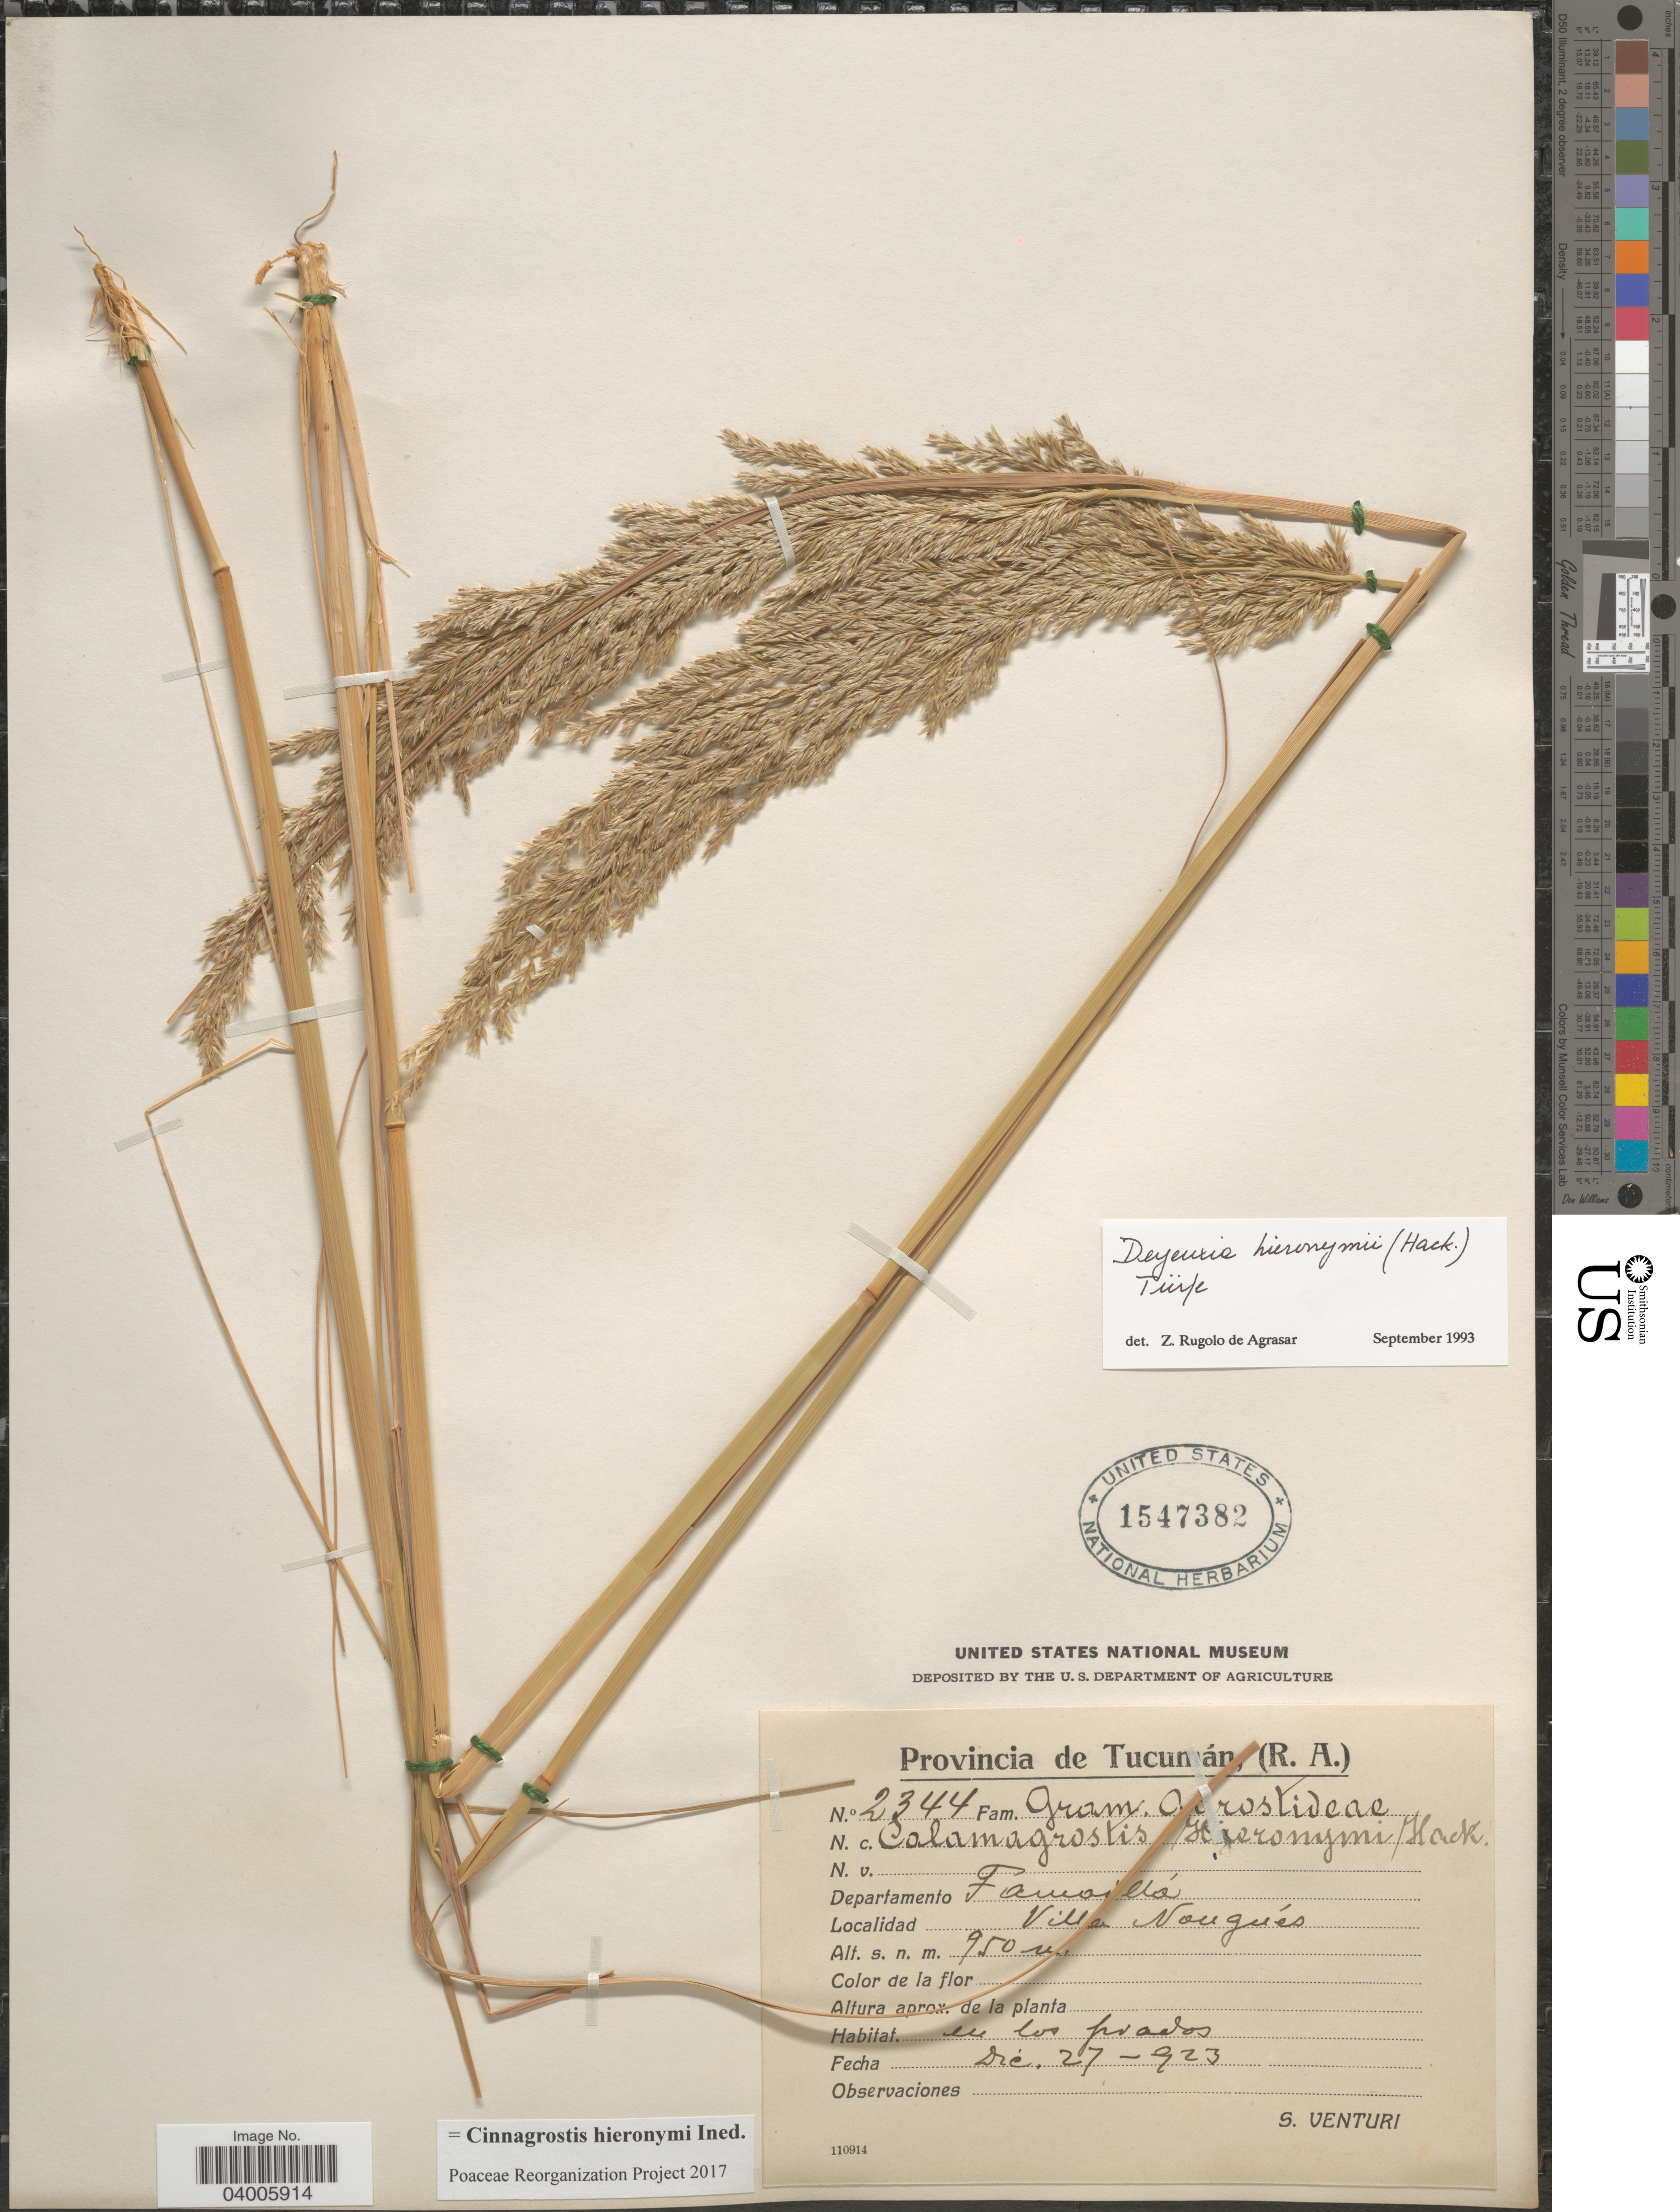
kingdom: Plantae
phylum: Tracheophyta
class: Liliopsida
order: Poales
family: Poaceae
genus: Cinnagrostis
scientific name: Cinnagrostis hieronymi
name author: (Hack.) P.M. Peterson et al.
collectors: S. Venturi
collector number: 2344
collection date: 1923-12-27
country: Argentina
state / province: Tucuman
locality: Departamento Famaillá. Villa Nougués.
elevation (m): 950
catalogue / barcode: US 1547382